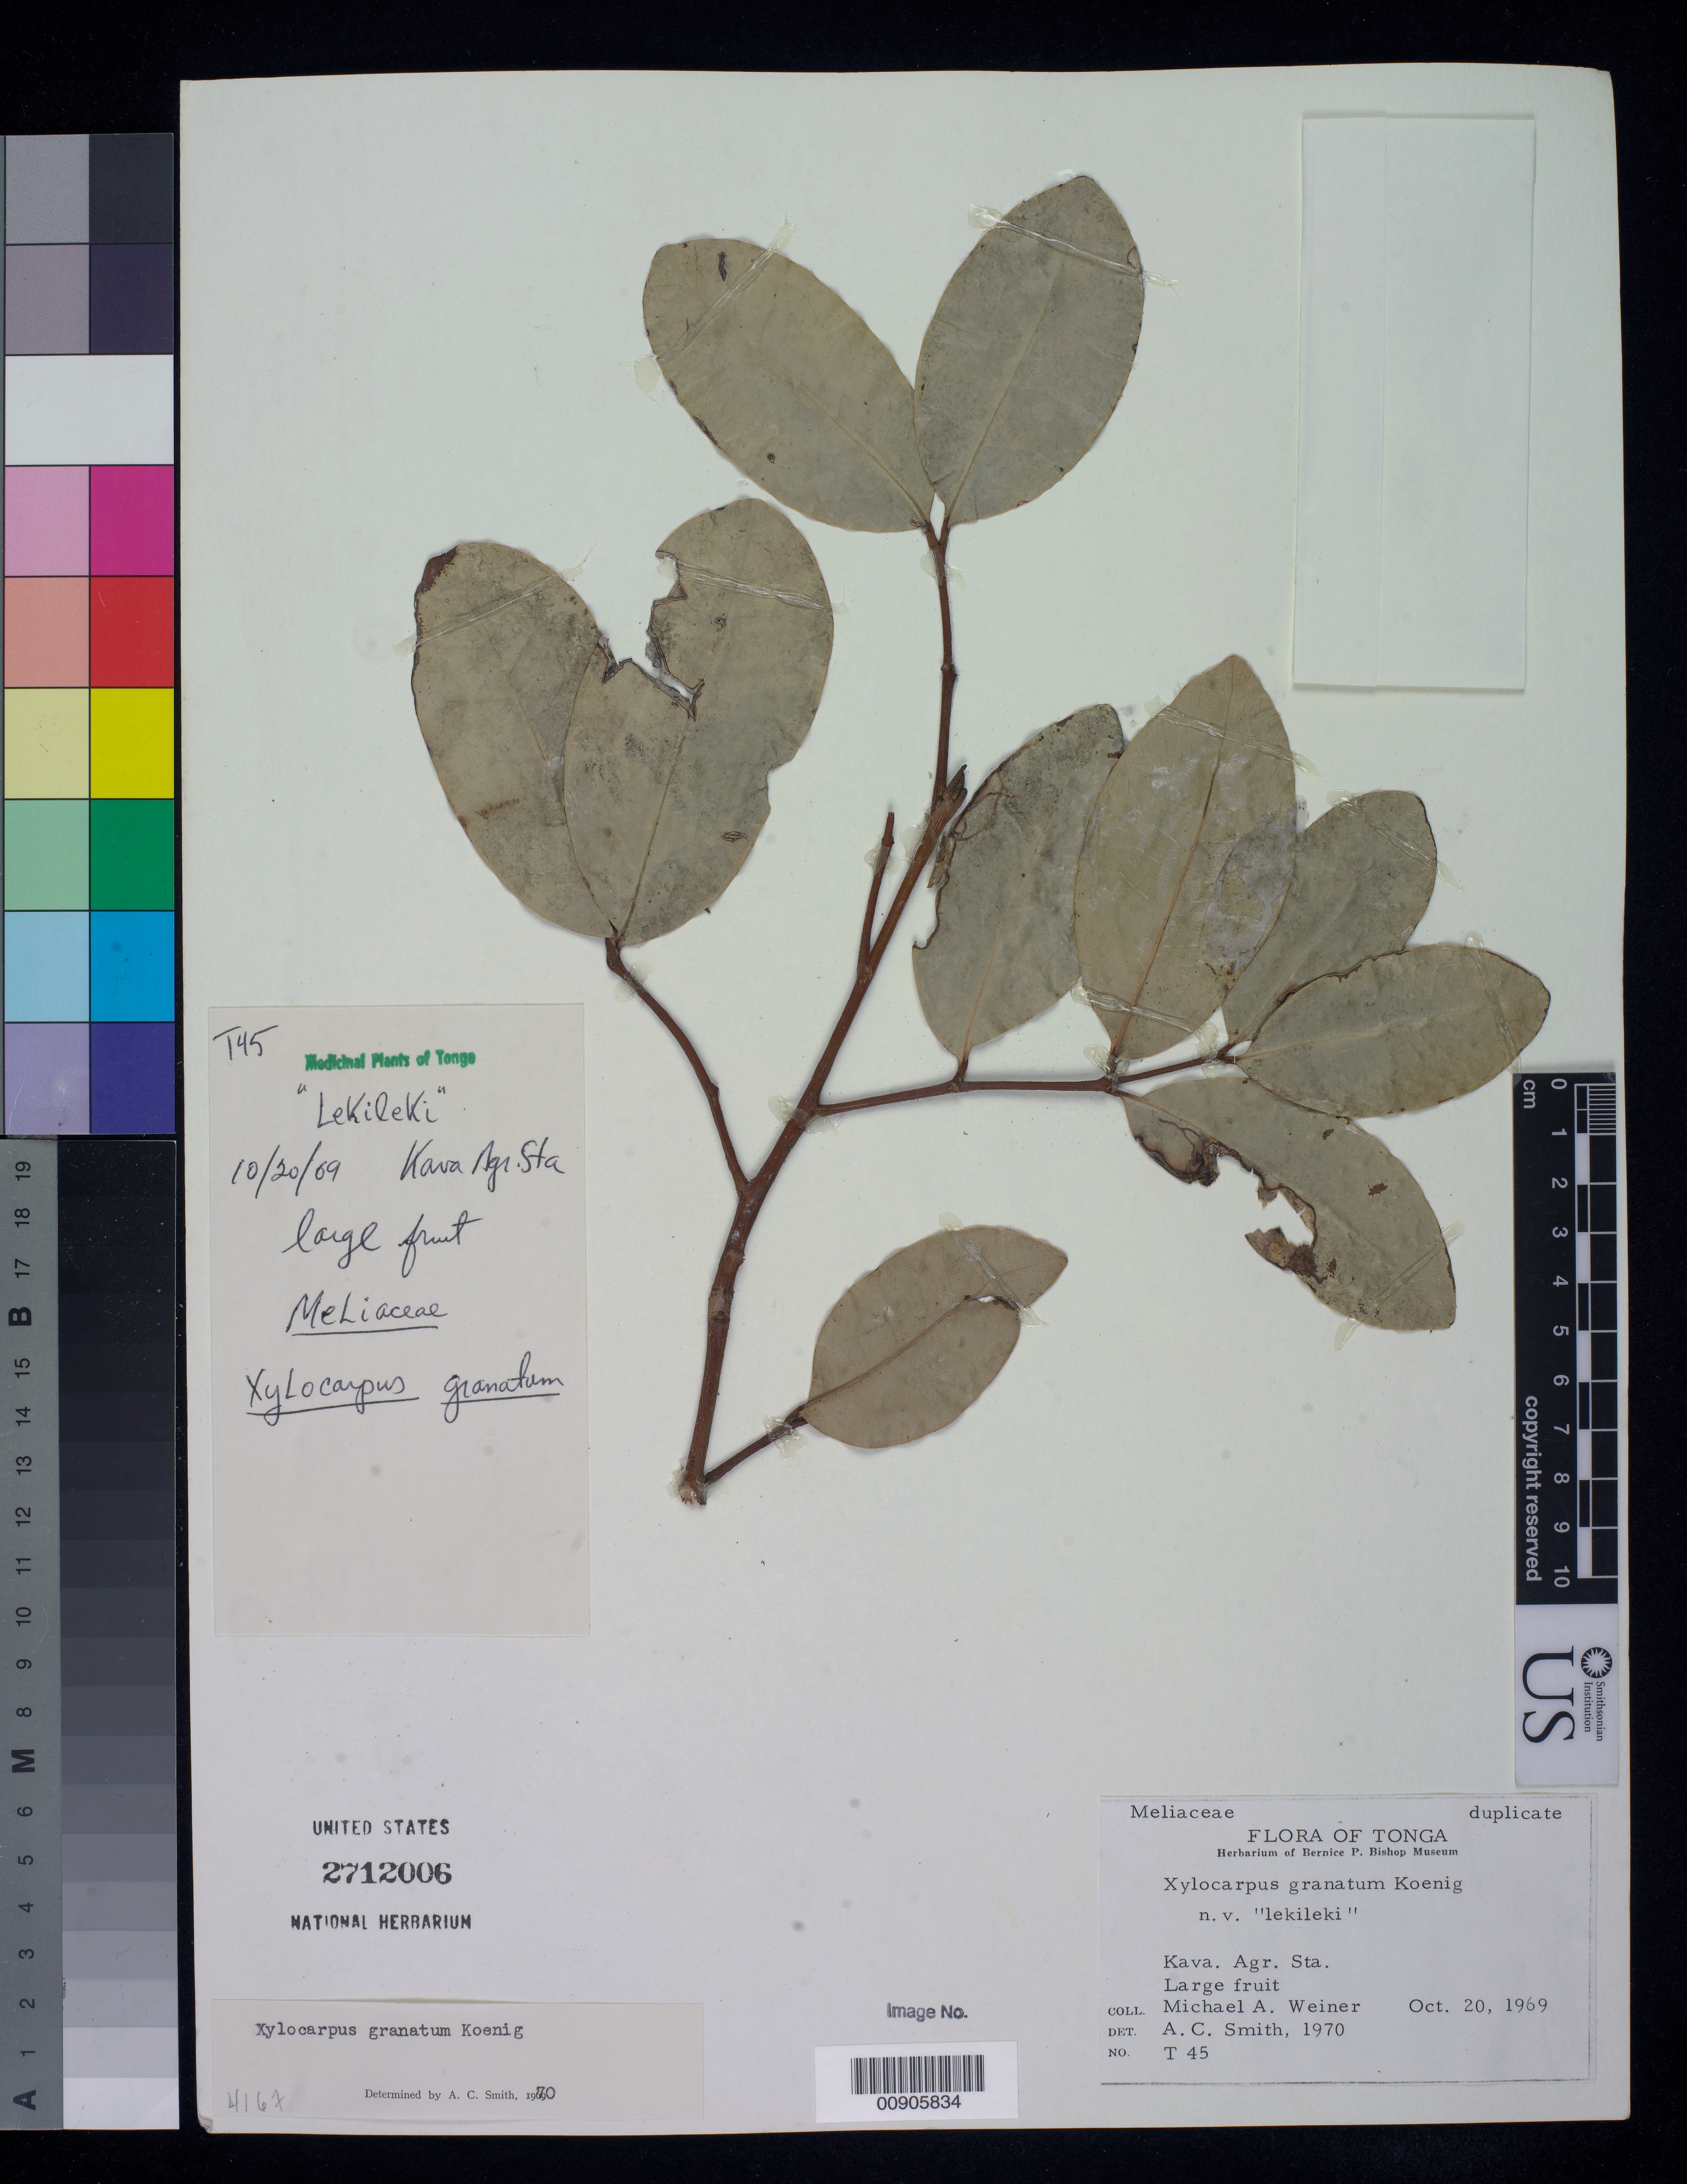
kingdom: Plantae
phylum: Tracheophyta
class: Magnoliopsida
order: Sapindales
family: Meliaceae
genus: Xylocarpus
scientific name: Xylocarpus granatum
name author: J. Koenig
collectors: M. Weiner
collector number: T 45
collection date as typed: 20 Oct 1969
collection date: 1969-10-20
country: Tonga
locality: Kava. Agr. Sta.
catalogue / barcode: US 2712006